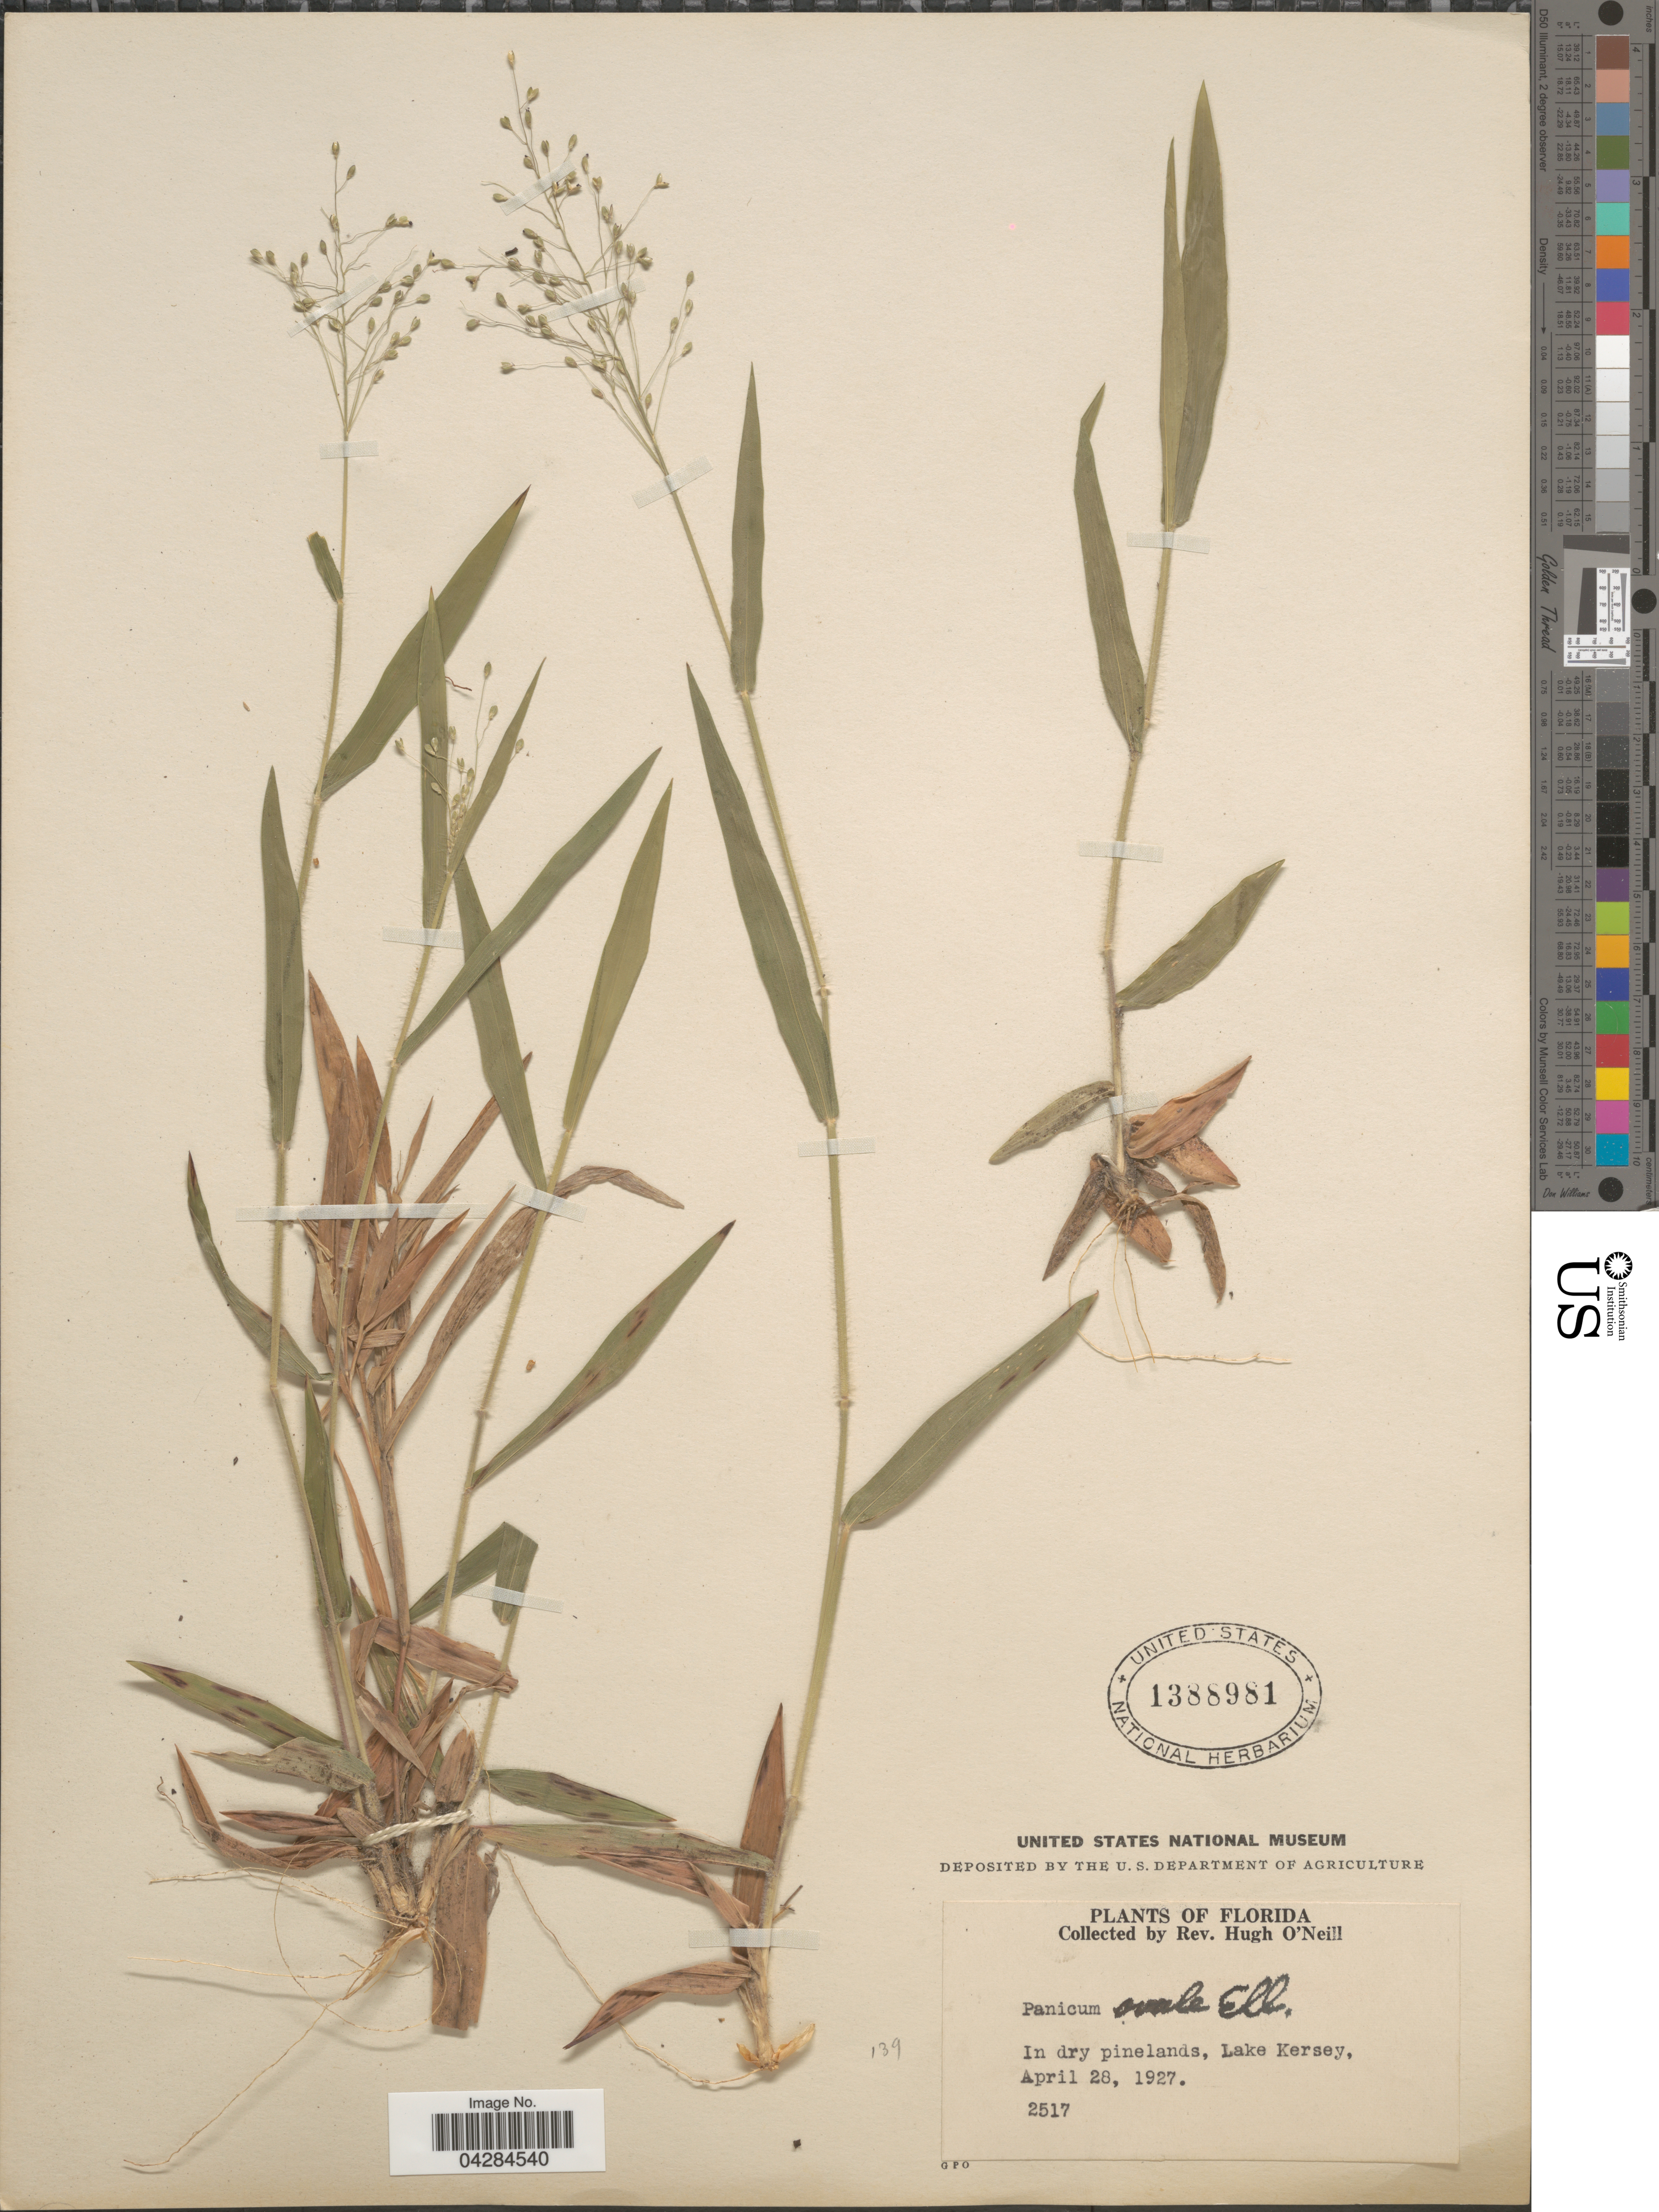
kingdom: Plantae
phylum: Tracheophyta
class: Liliopsida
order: Poales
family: Poaceae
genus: Dichanthelium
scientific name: Dichanthelium ovale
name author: (Elliott) Gould & C.A. Clark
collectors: H. O'Neill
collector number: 2517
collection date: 1927-04-28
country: United States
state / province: Florida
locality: In dry pinelands, Lake Kersey.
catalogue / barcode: US 1388981